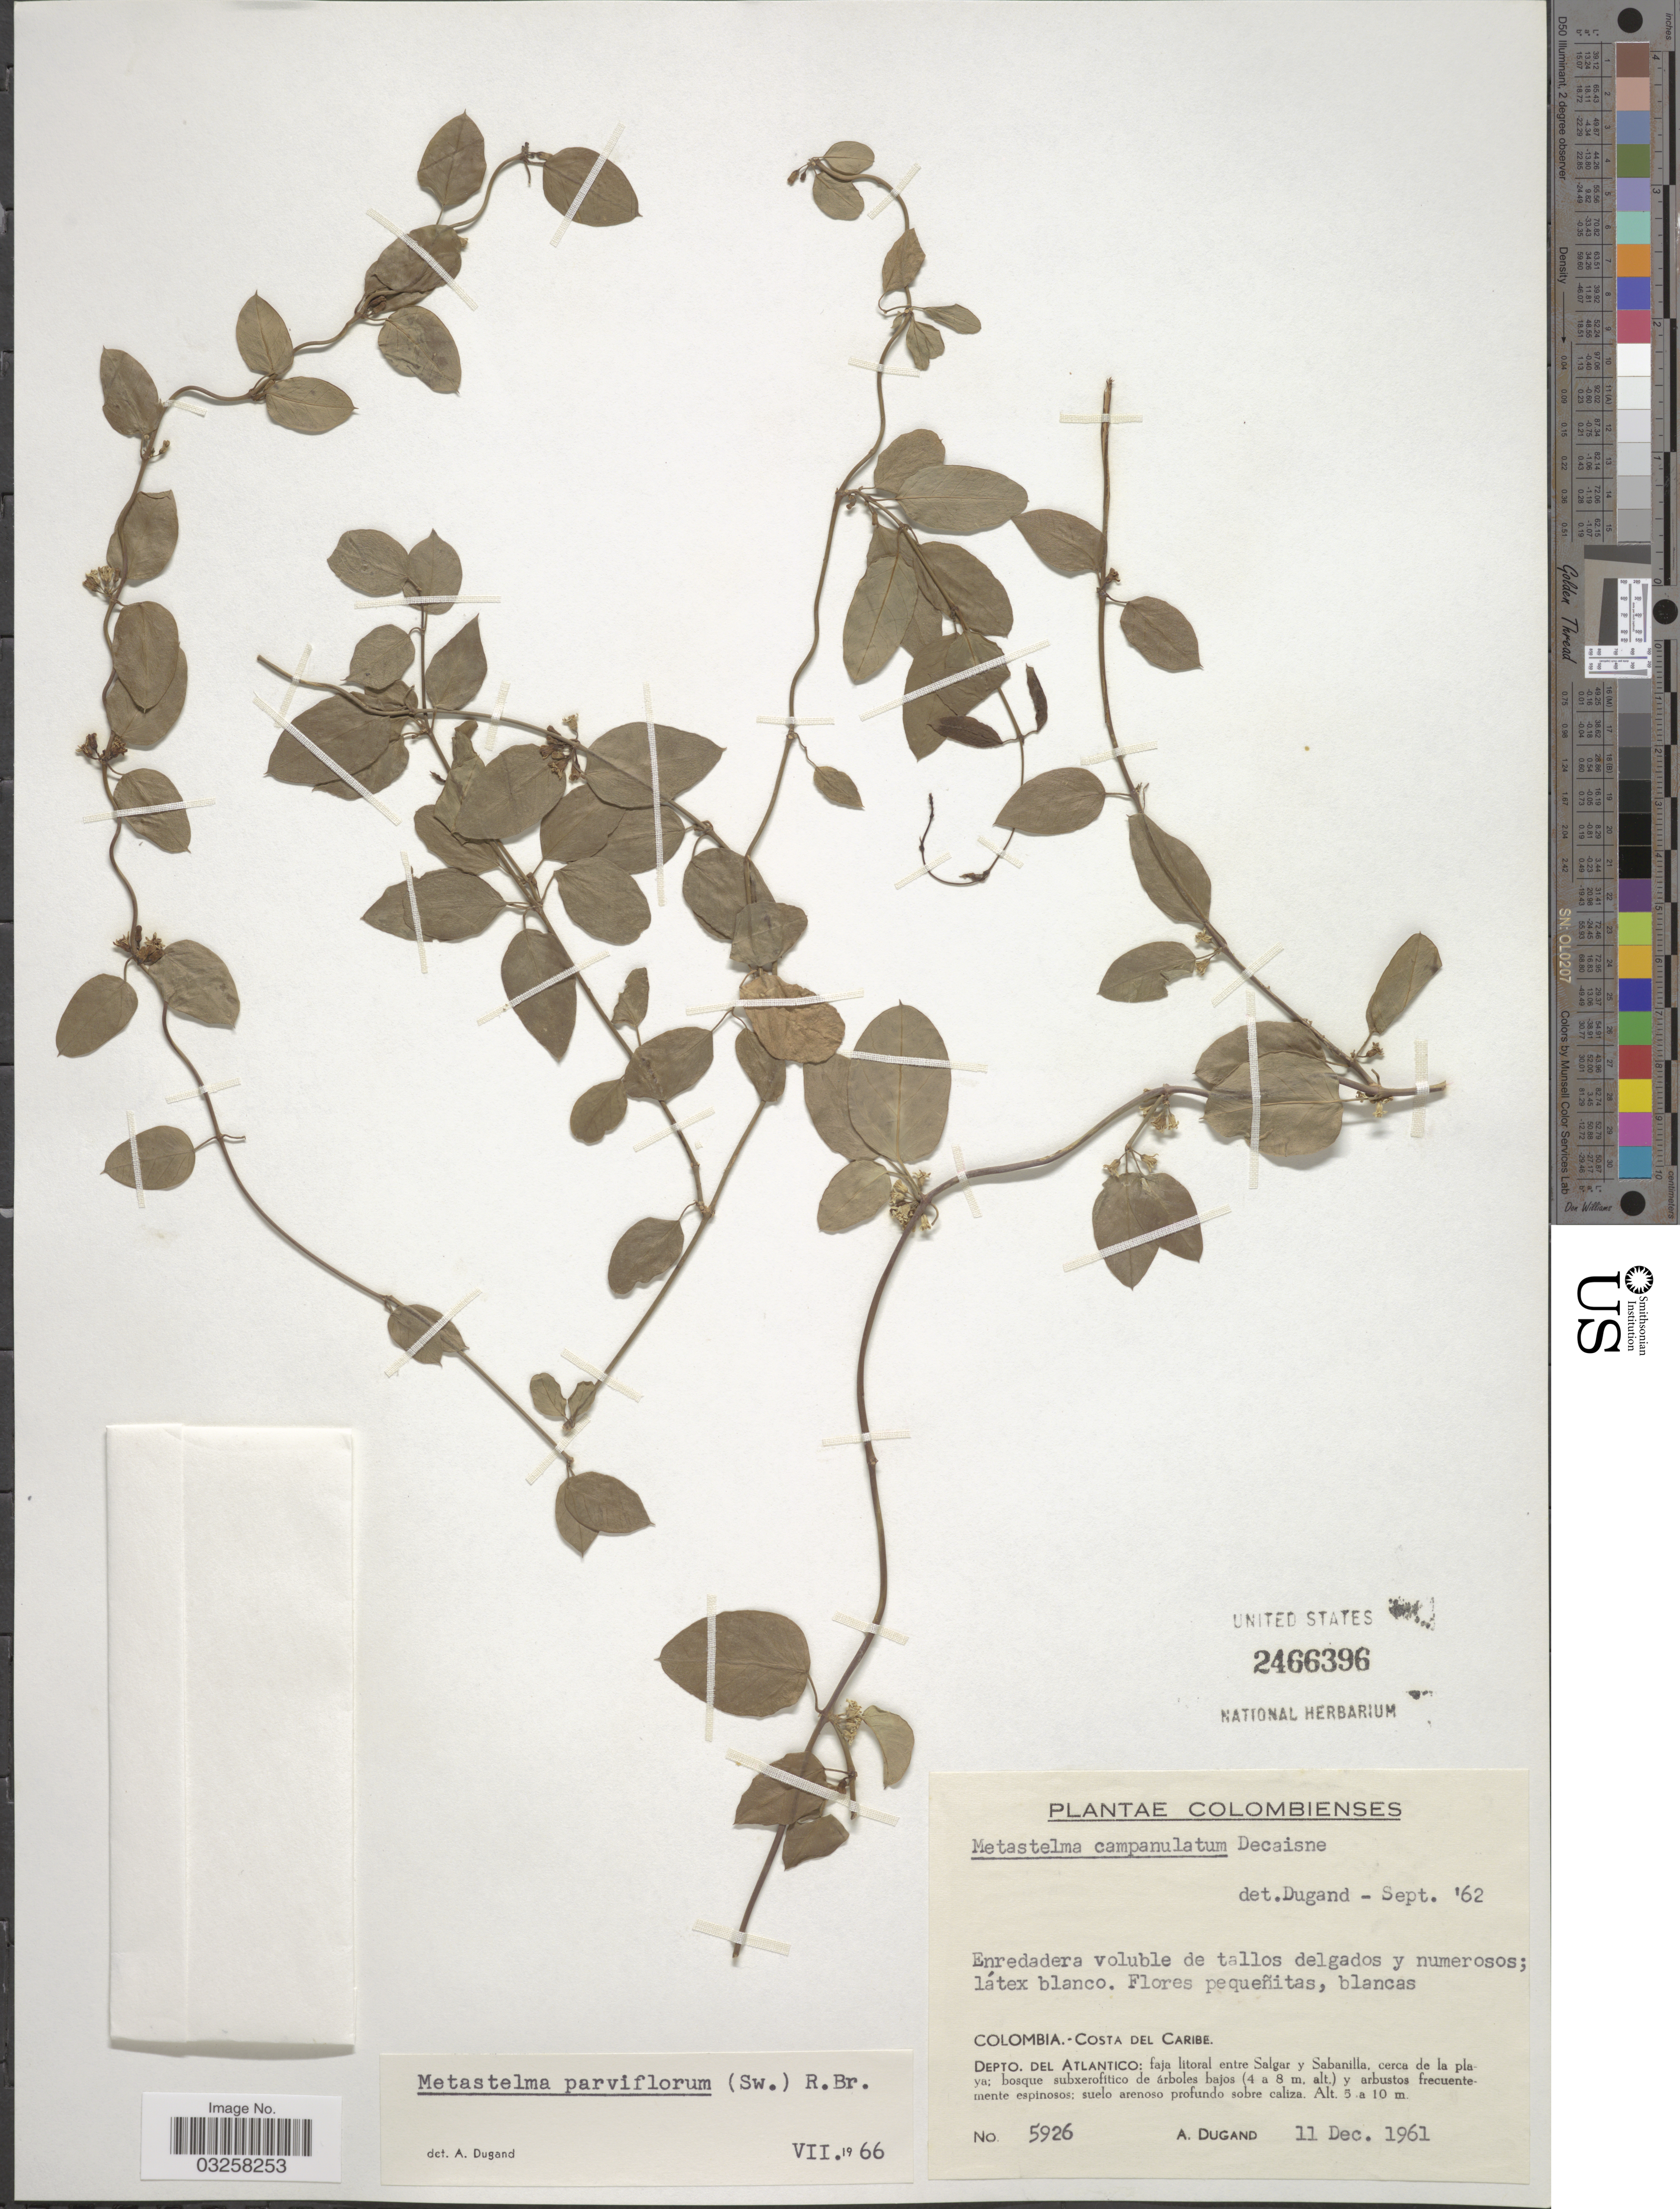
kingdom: Plantae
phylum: Tracheophyta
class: Magnoliopsida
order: Gentianales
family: Apocynaceae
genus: Metastelma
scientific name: Metastelma parviflorum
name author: (Sw.) Schult.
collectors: A. Dugand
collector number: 5926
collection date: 1961-12-11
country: Colombia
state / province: Atlántico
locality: Costa del Caribe. Depto. del Atlantico: faja litoral entre Salgar y Sabanilla, cerca de la playa.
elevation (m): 5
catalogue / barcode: US 2466396